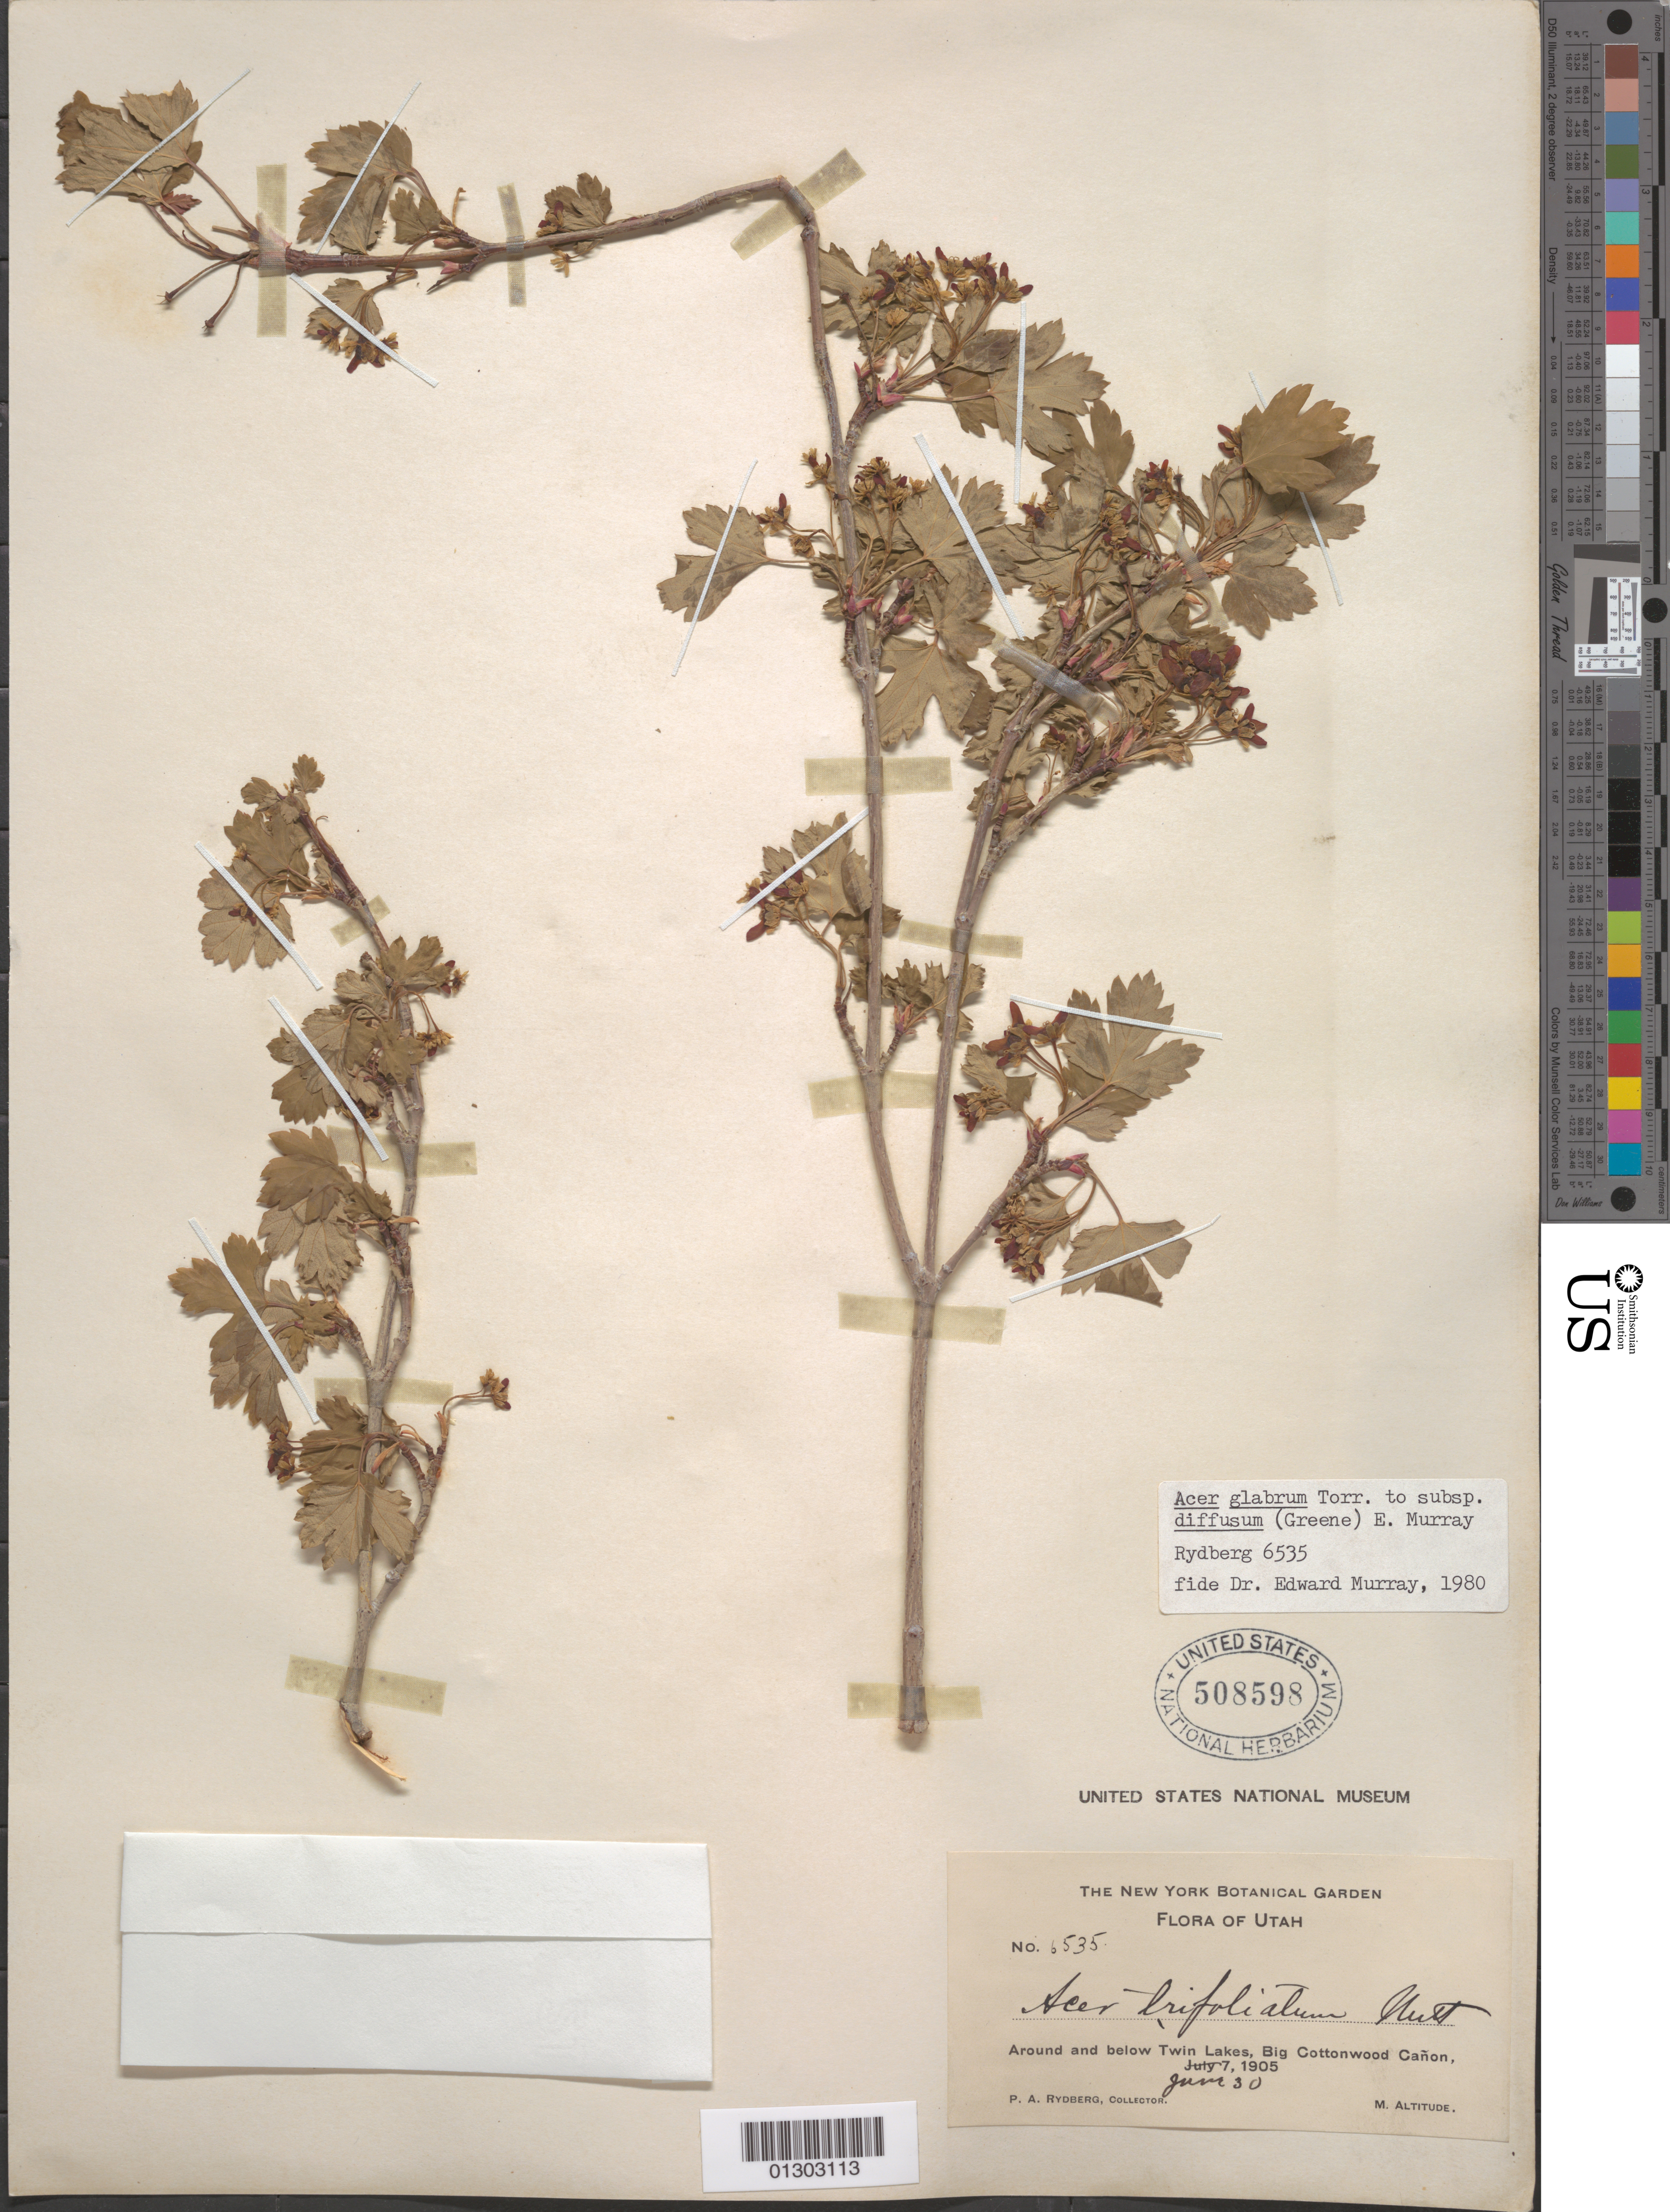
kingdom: Plantae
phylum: Tracheophyta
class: Magnoliopsida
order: Sapindales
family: Sapindaceae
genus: Acer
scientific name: Acer glabrum subsp. diffusum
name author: (Greene) A.E. Murray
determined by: Murray, Edward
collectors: P. A. Rydberg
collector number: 6535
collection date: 1905-06-30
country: United States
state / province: Utah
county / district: Salt Lake County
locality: Twin Lakes, Big Cottonwood Canyon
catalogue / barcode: US 508598